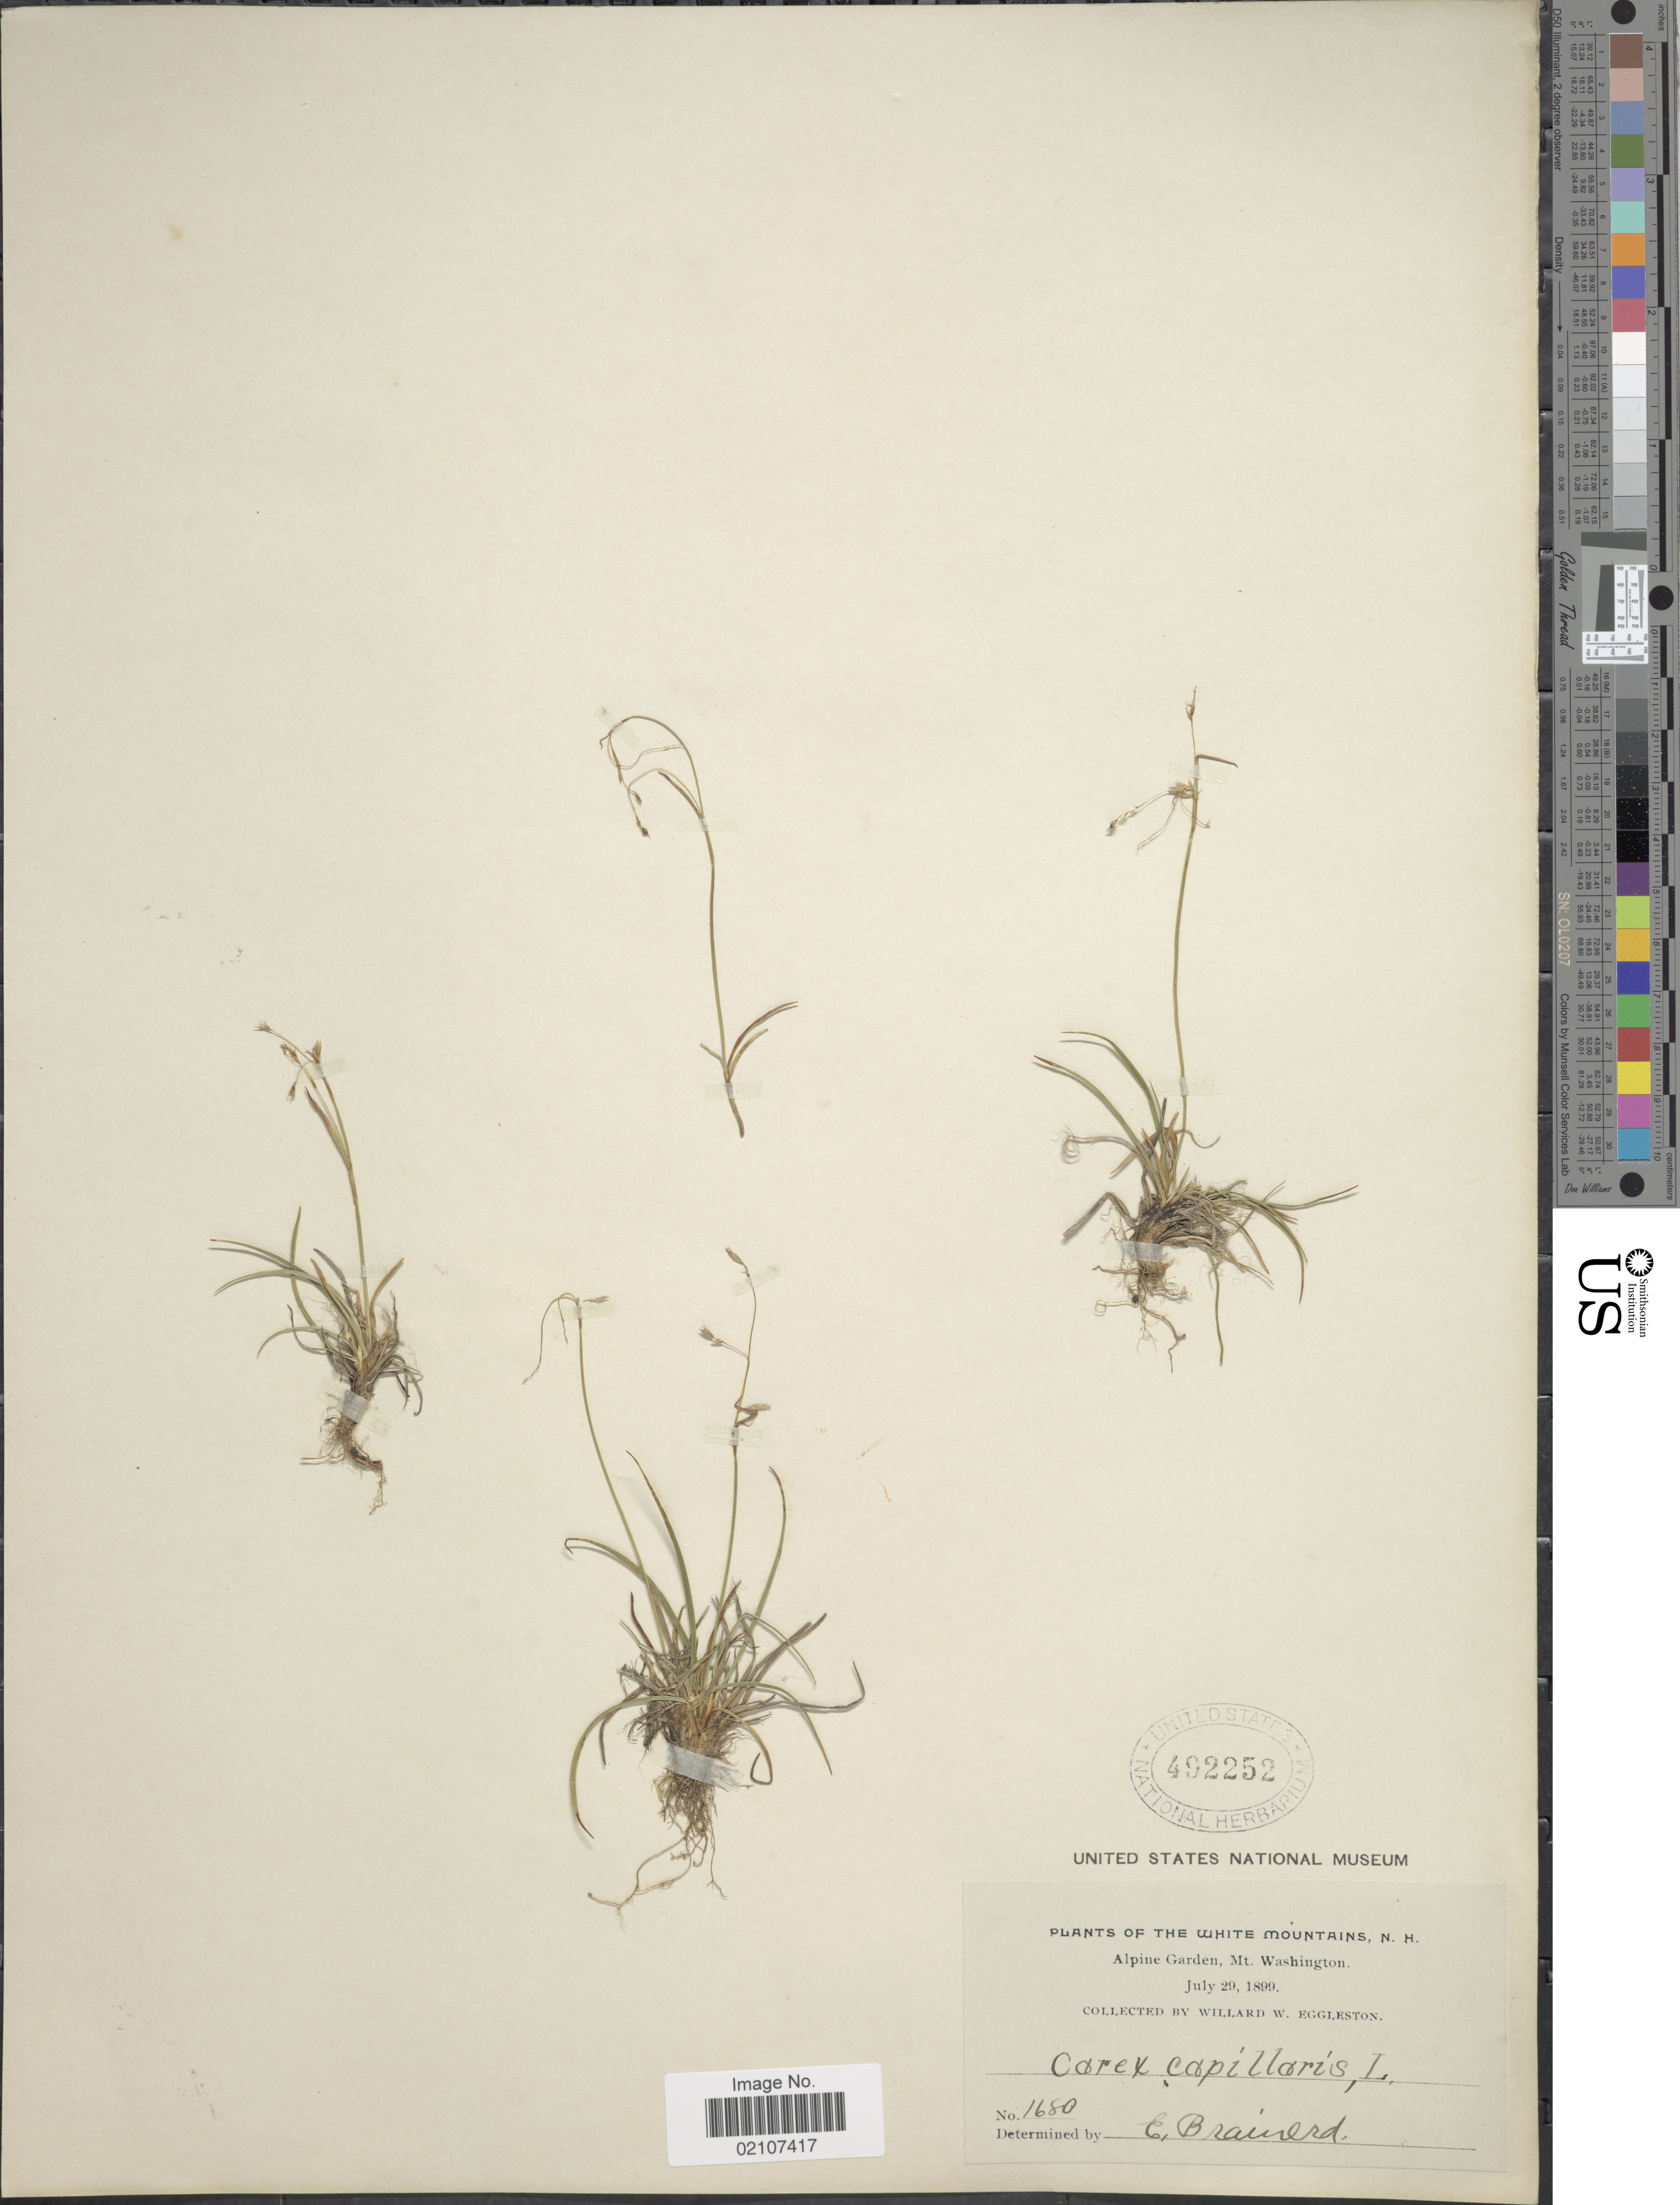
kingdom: Plantae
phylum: Tracheophyta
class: Liliopsida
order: Poales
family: Cyperaceae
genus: Carex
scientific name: Carex capillaris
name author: L.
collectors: W. W. Eggleston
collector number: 1680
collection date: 1899-07-29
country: United States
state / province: Washington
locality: The White Mountains, N.H. Alpine Garden, Mt Washington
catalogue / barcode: US 492252